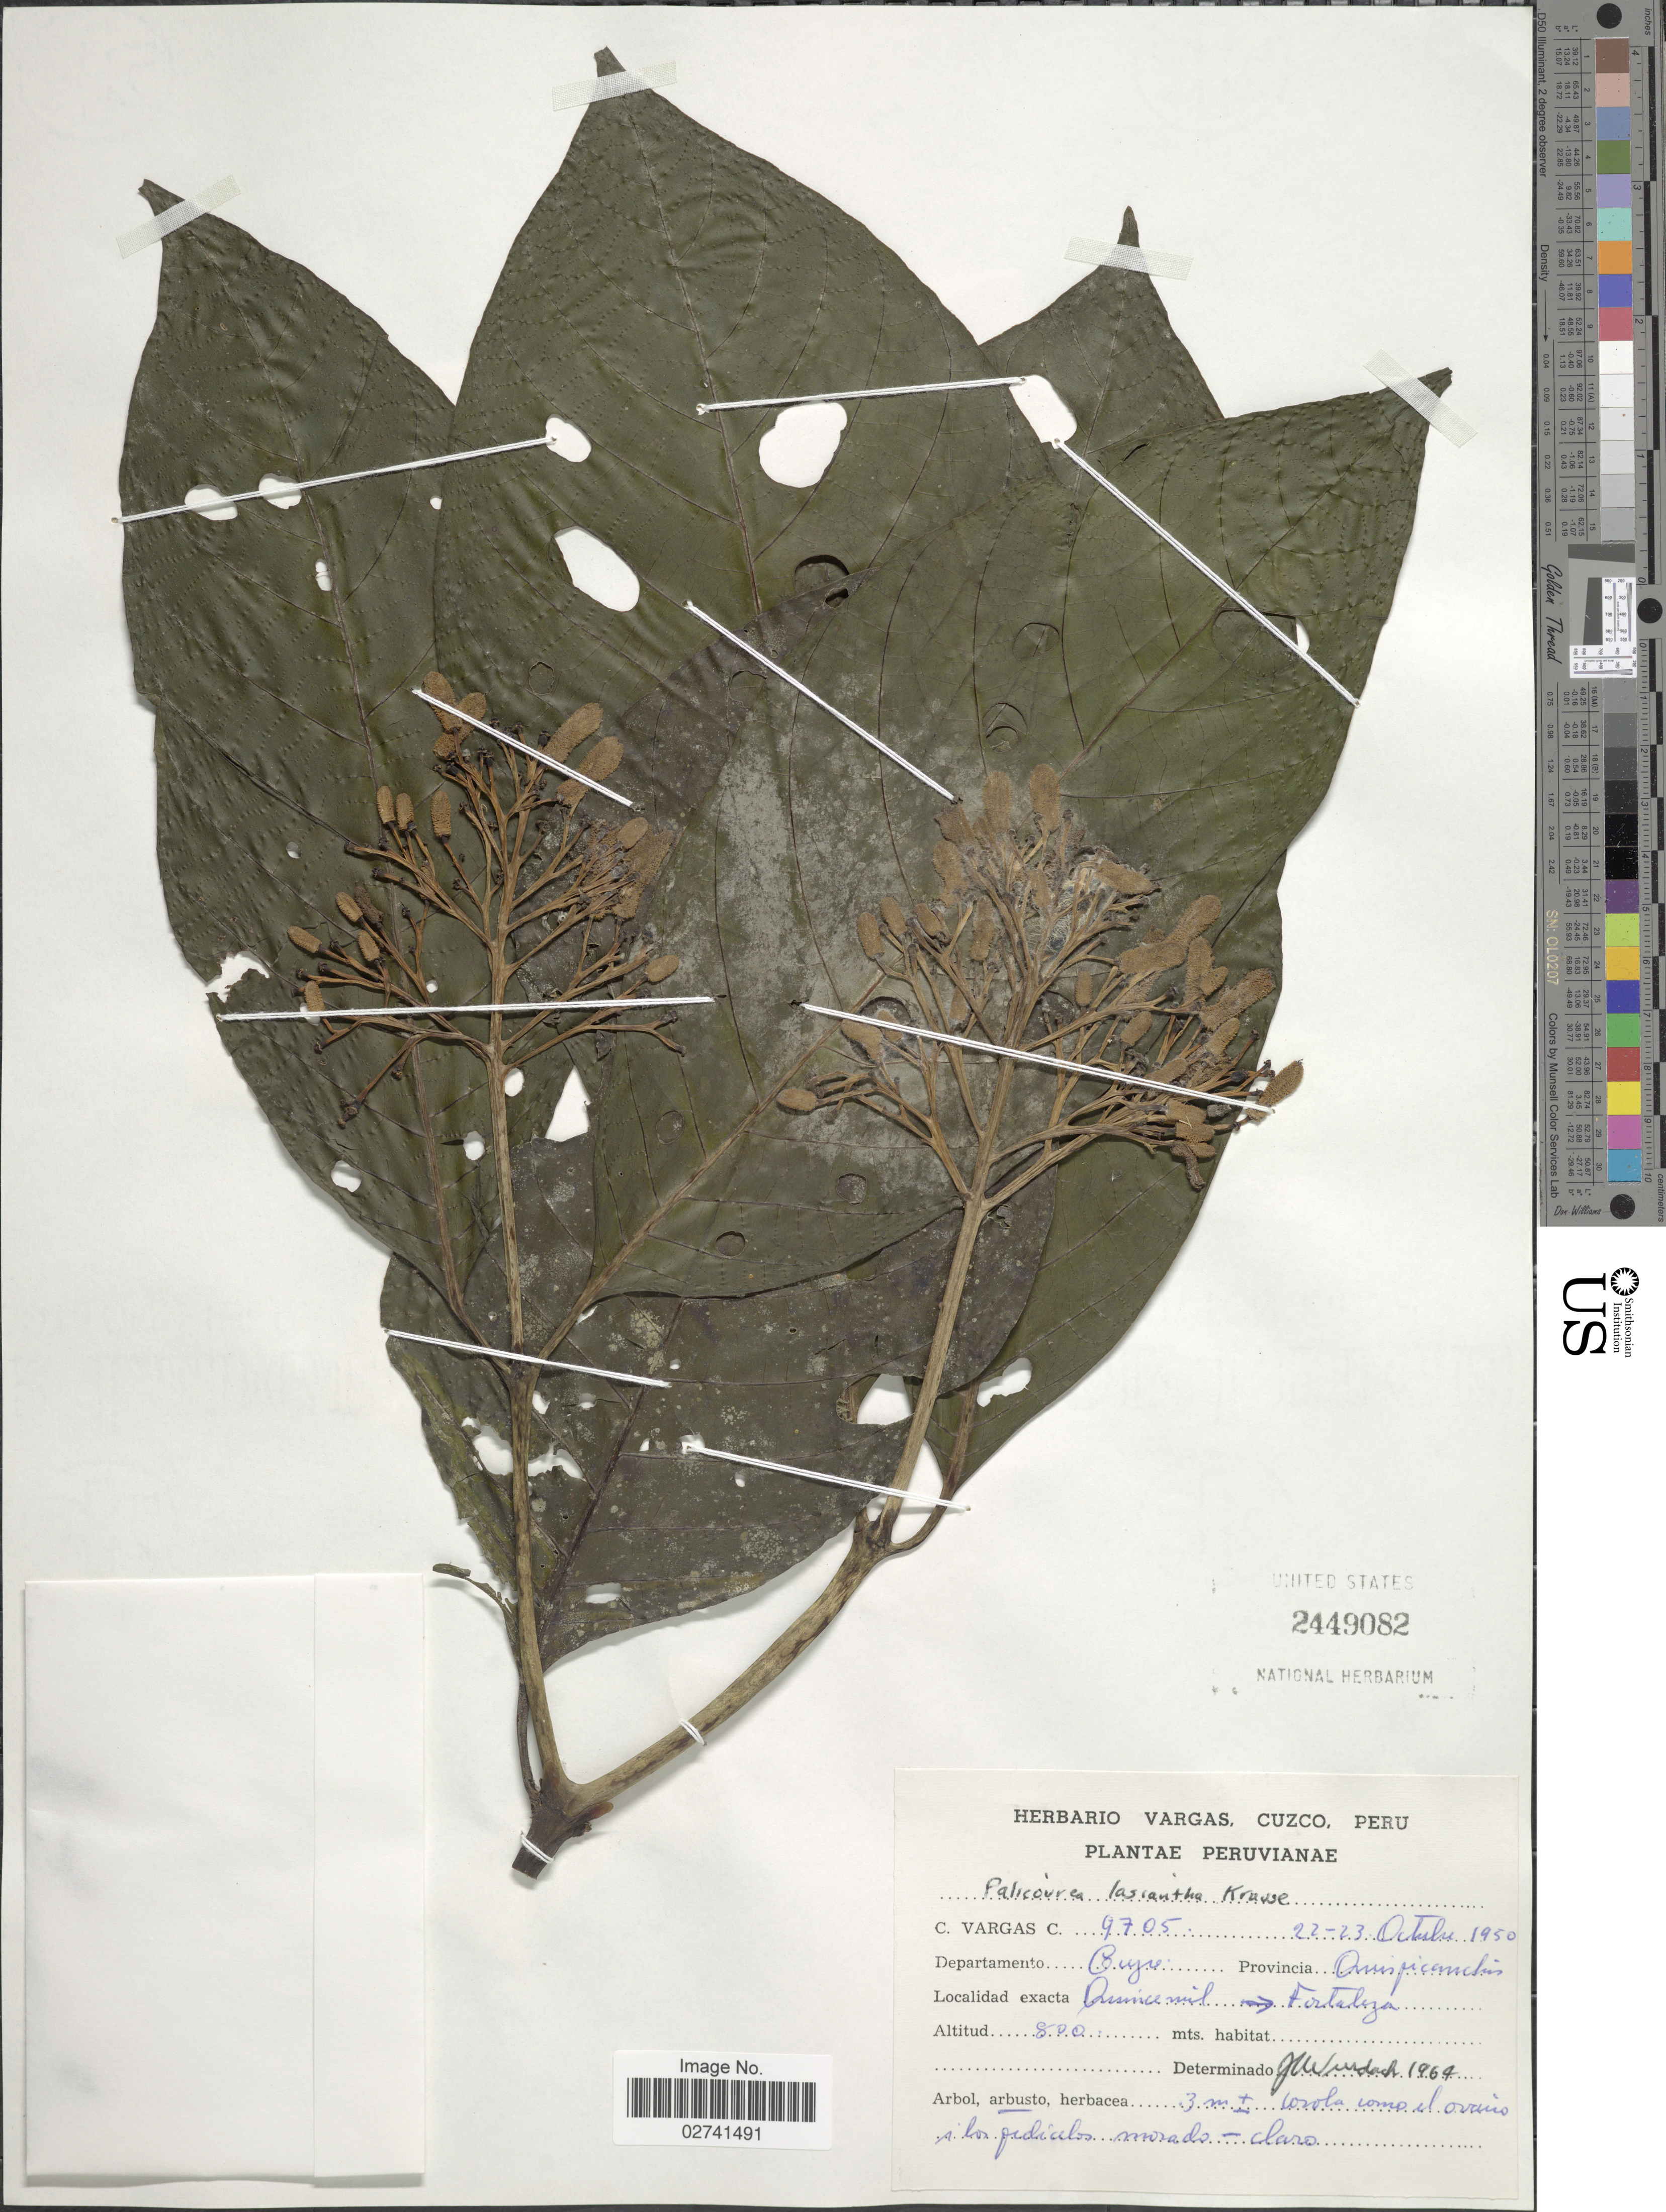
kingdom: Plantae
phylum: Tracheophyta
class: Magnoliopsida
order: Gentianales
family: Rubiaceae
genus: Palicourea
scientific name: Palicourea lasiantha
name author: Krause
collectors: C. Vargas Calderón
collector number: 9705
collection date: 1950-10-22/1950-10-23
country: Peru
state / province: Cusco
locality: Departamanto Cuzco, Provincia Quispicanchis, Quincemil - Fortaleza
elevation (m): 800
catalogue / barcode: US 2449082